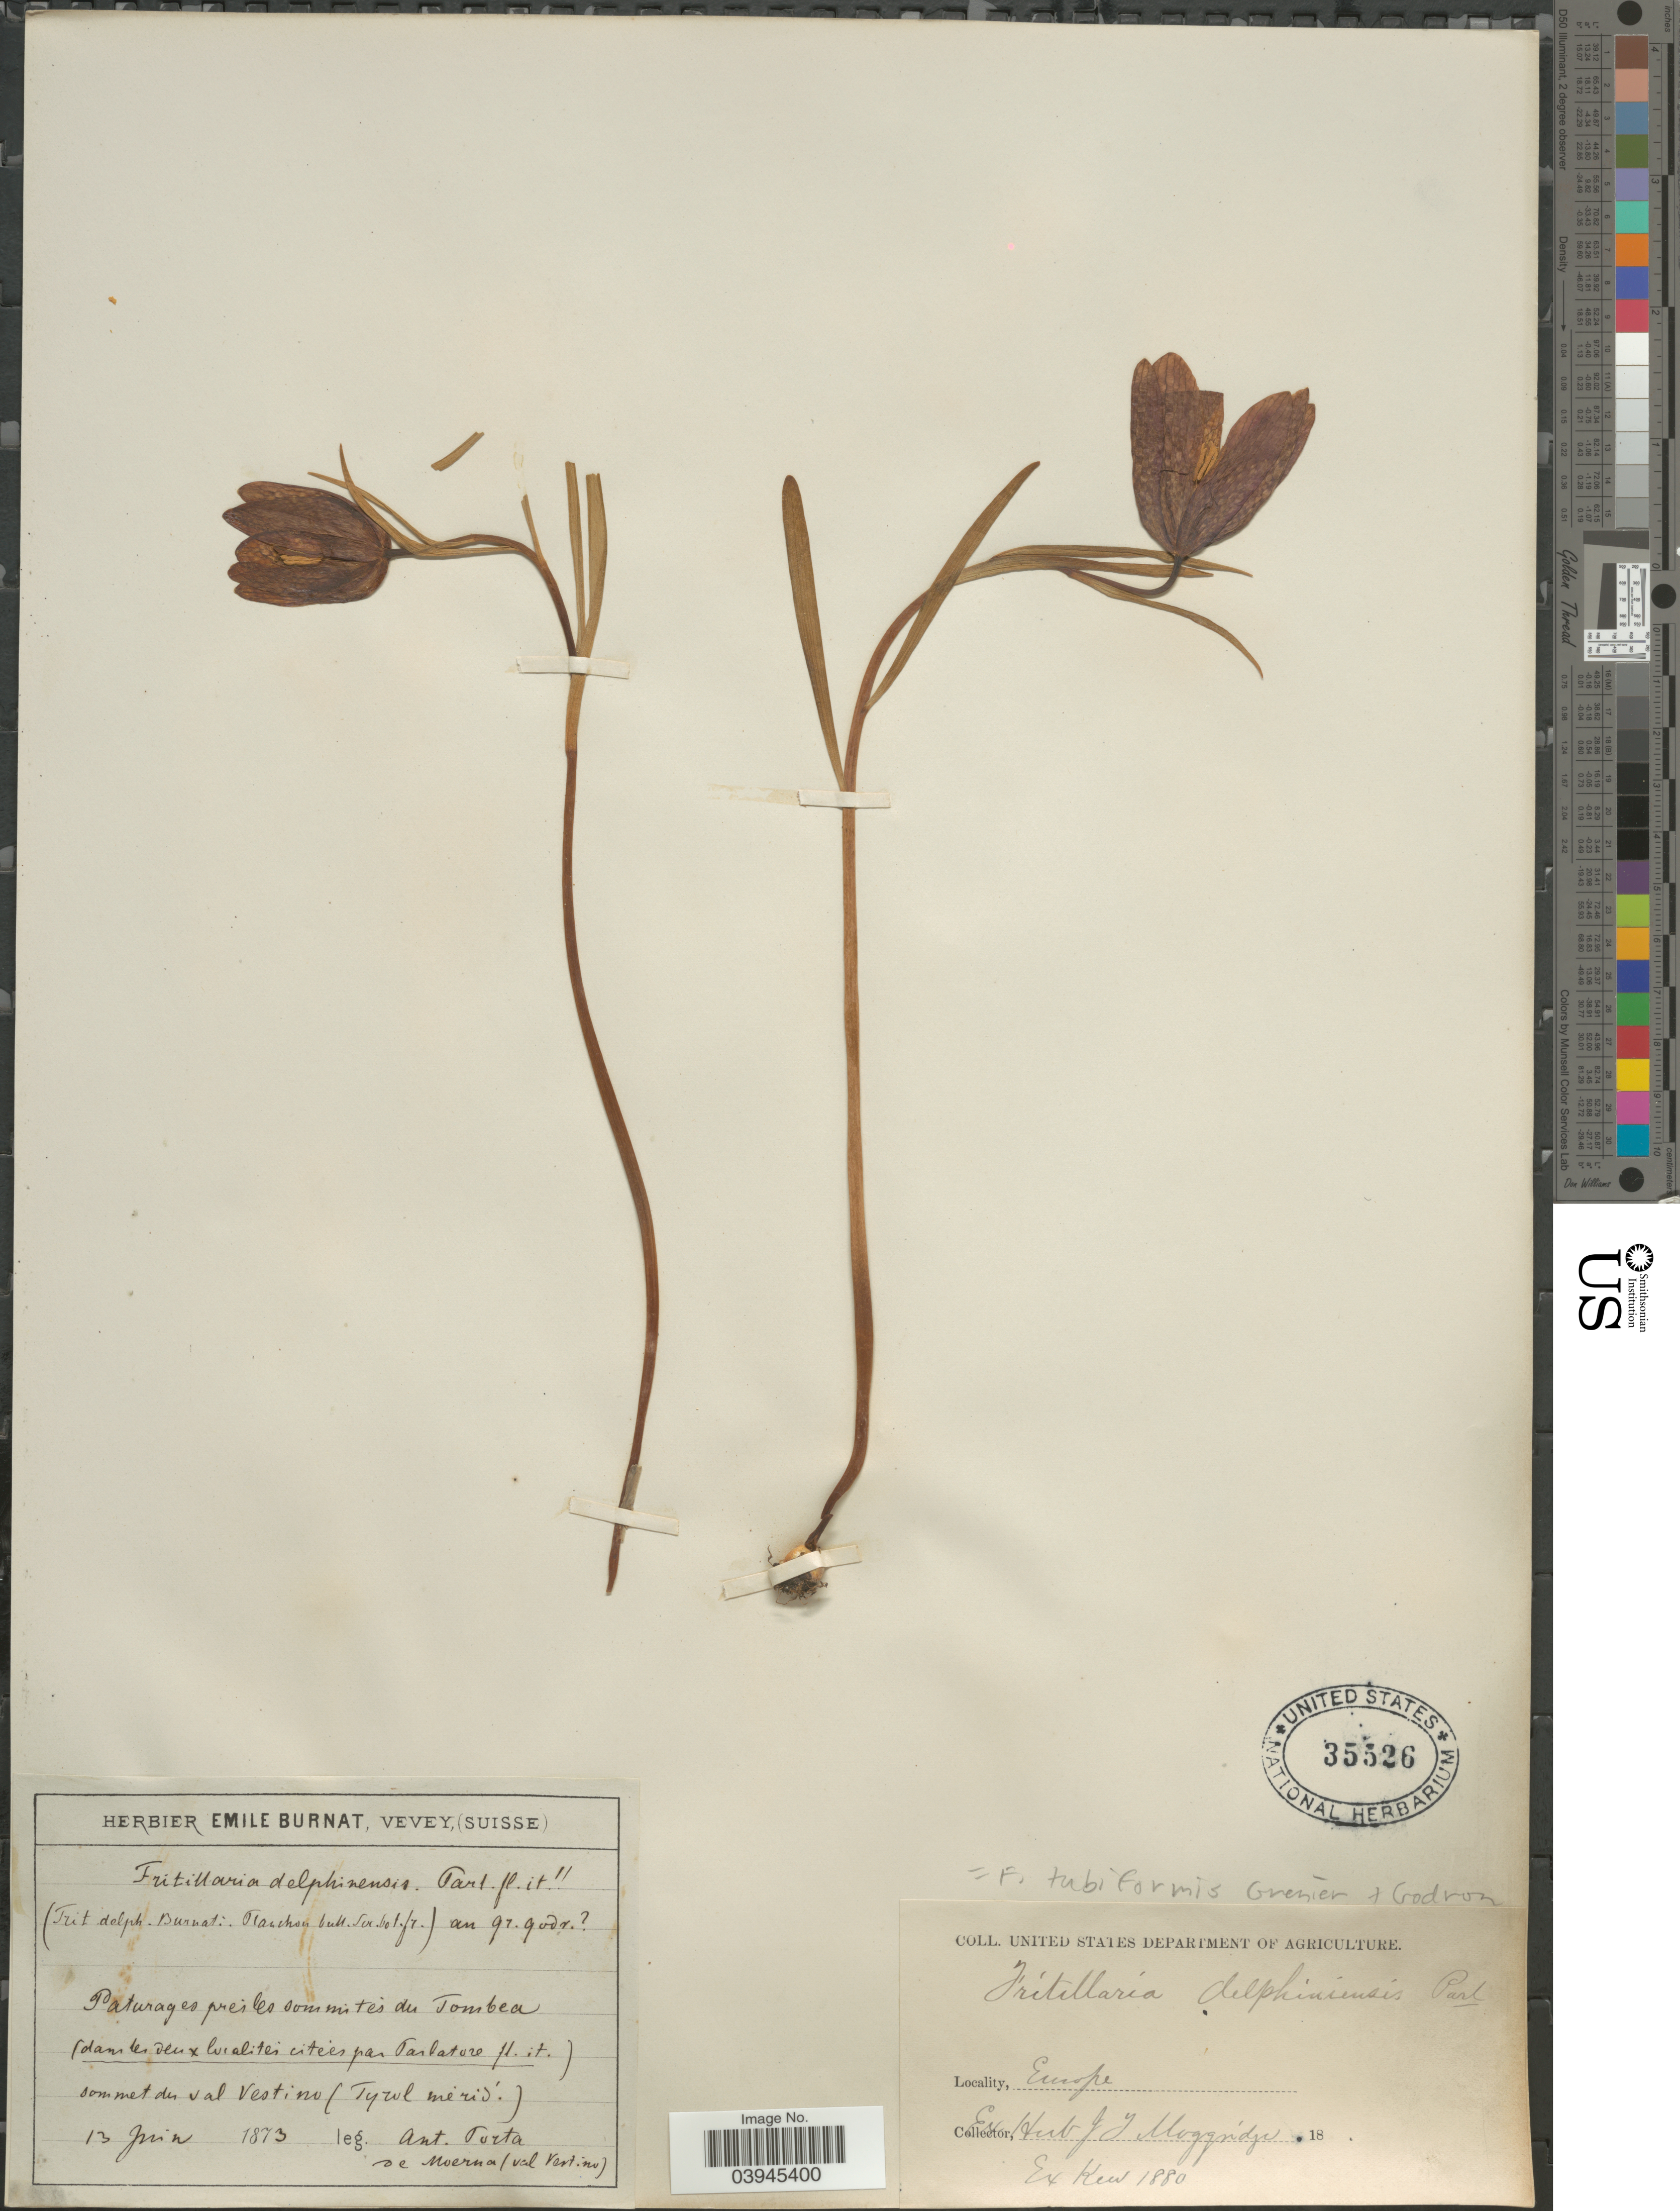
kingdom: Plantae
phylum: Tracheophyta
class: Liliopsida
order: Liliales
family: Liliaceae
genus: Fritillaria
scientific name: Fritillaria tubiformis var. moggridgei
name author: (Boiss. & Reut. ex Planch.) Rouy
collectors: A. Porta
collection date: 1873-06-13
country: Italy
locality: Paturages pres les sommites du Tombea. Sommet du val Vestino (Tyrol merid.).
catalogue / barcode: US 35526